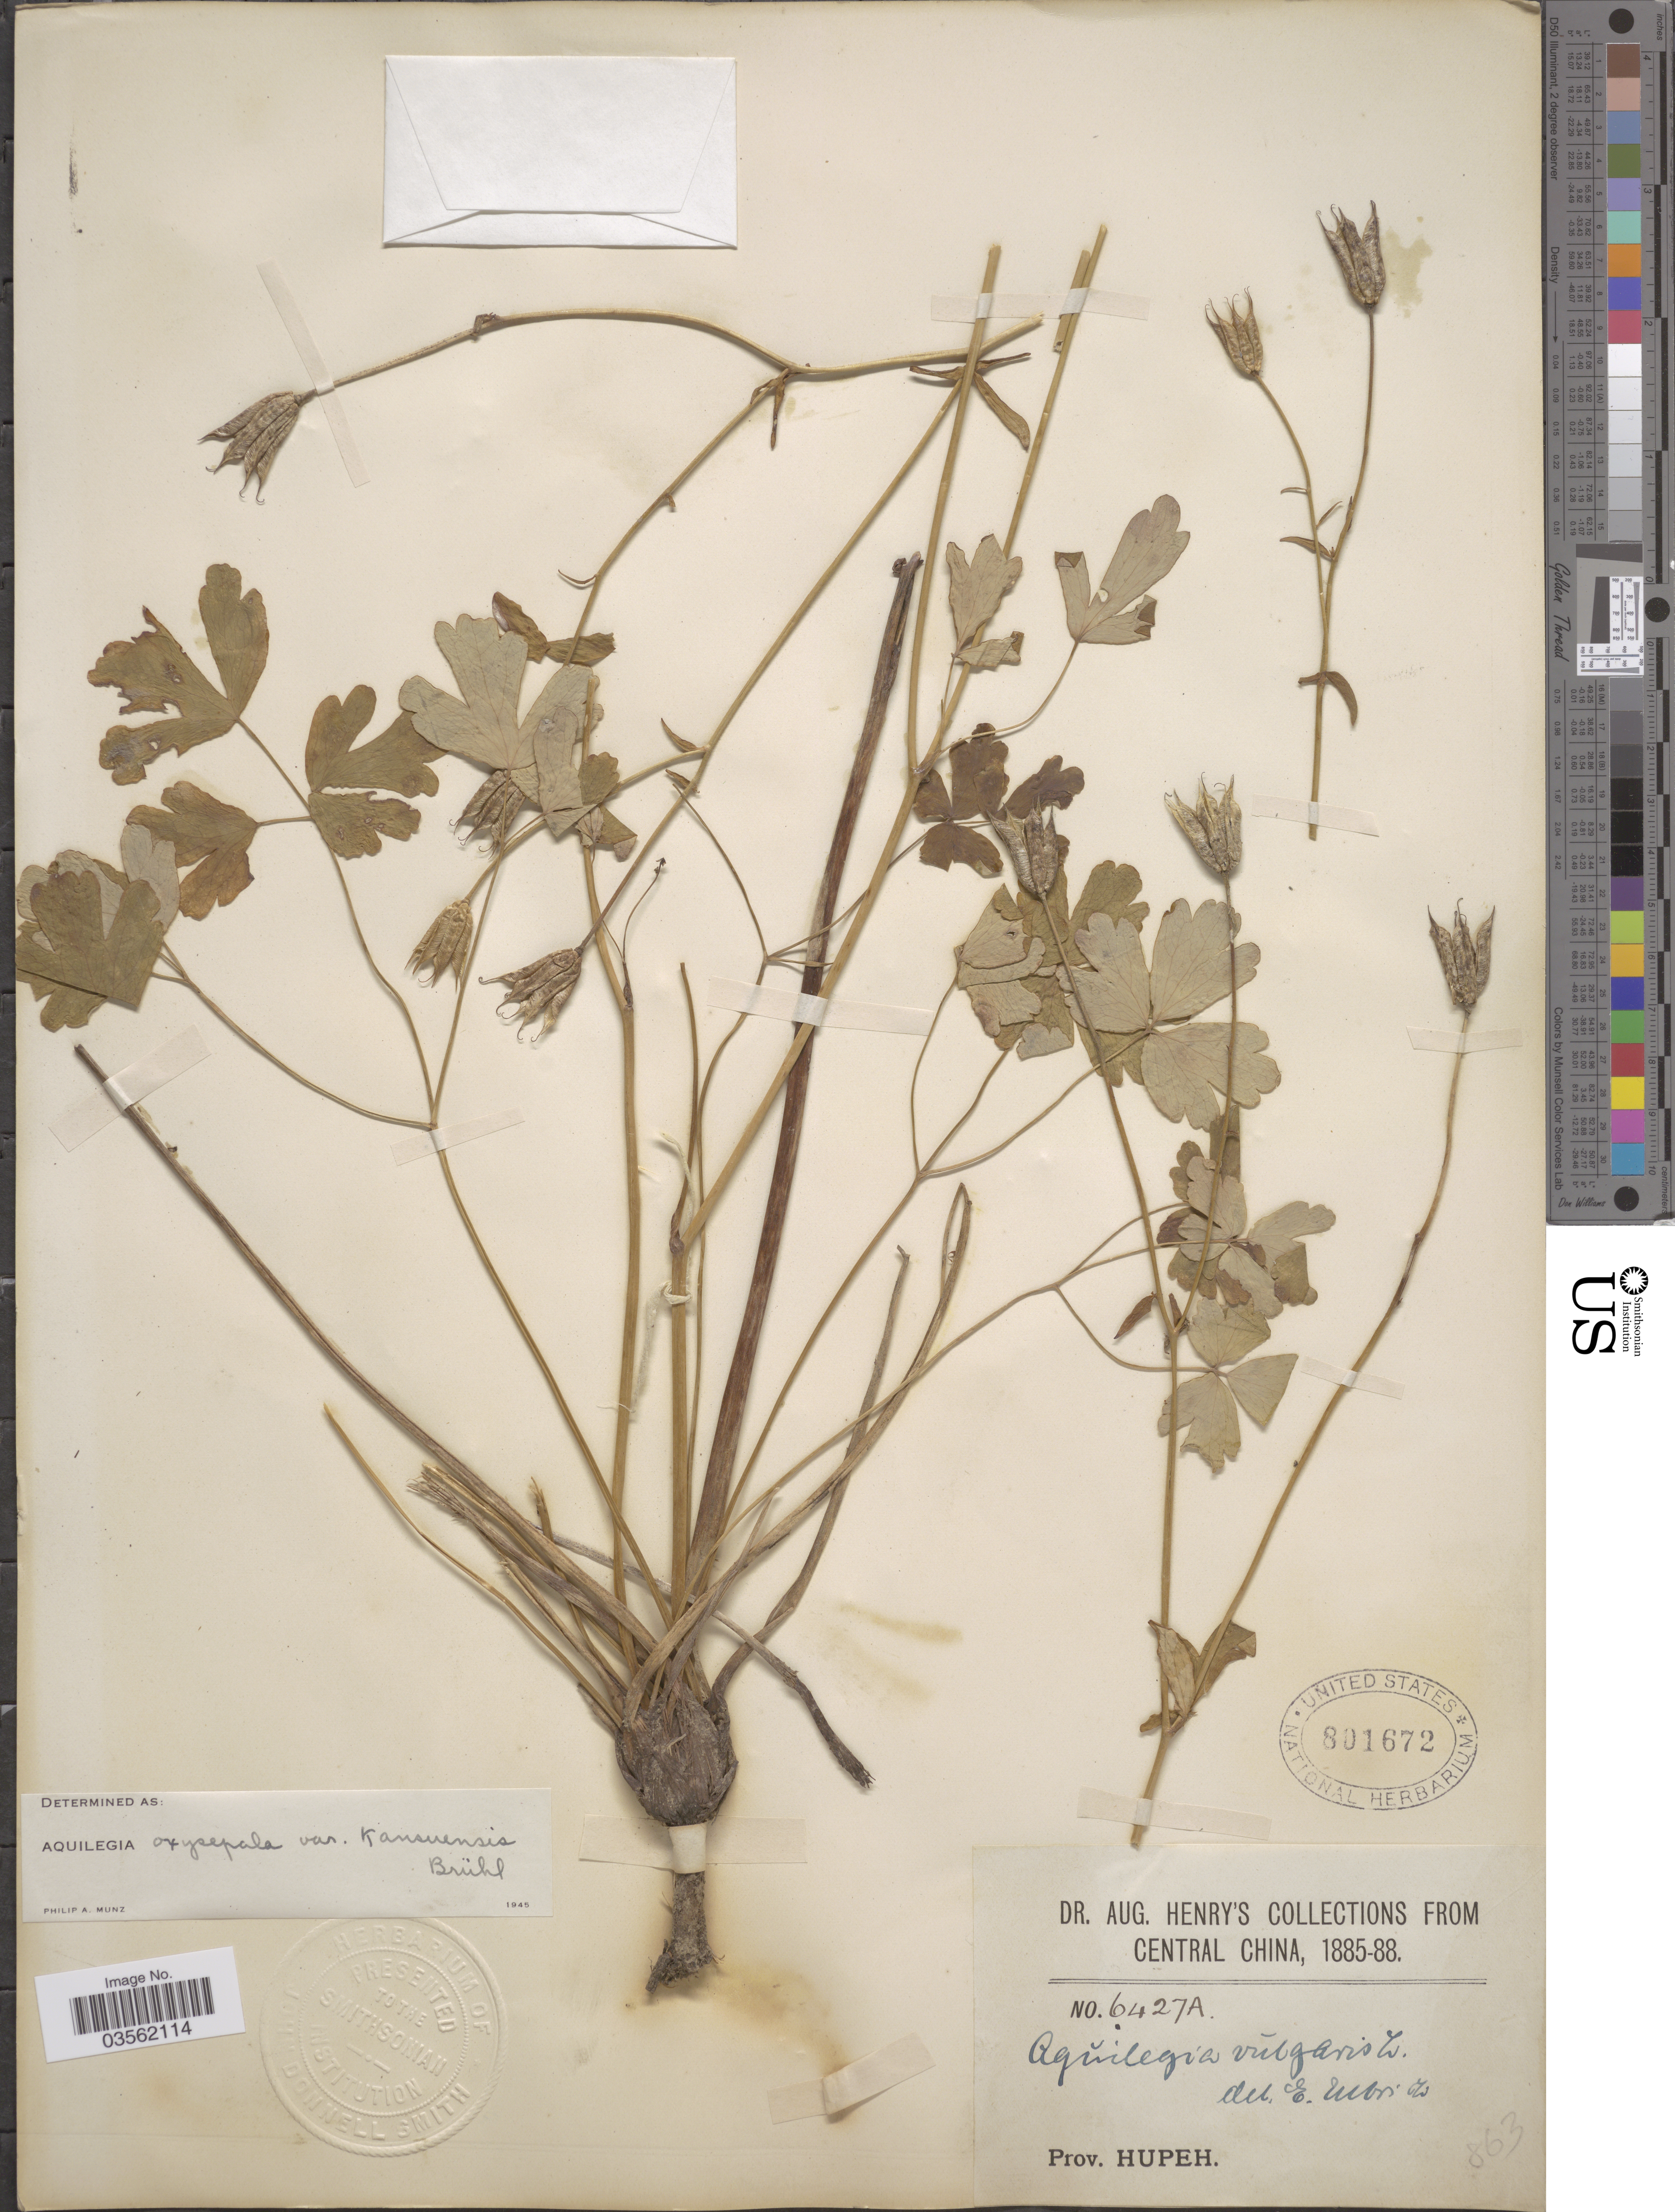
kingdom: Plantae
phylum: Tracheophyta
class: Magnoliopsida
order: Ranunculales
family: Ranunculaceae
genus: Aquilegia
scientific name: Aquilegia oxysepala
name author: Trautv. & C.A. Mey.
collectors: A. Henry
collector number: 6427 A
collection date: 1885/1888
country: China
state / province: Hubei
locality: Central China. Prov. Hupeh.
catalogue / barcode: US 801672